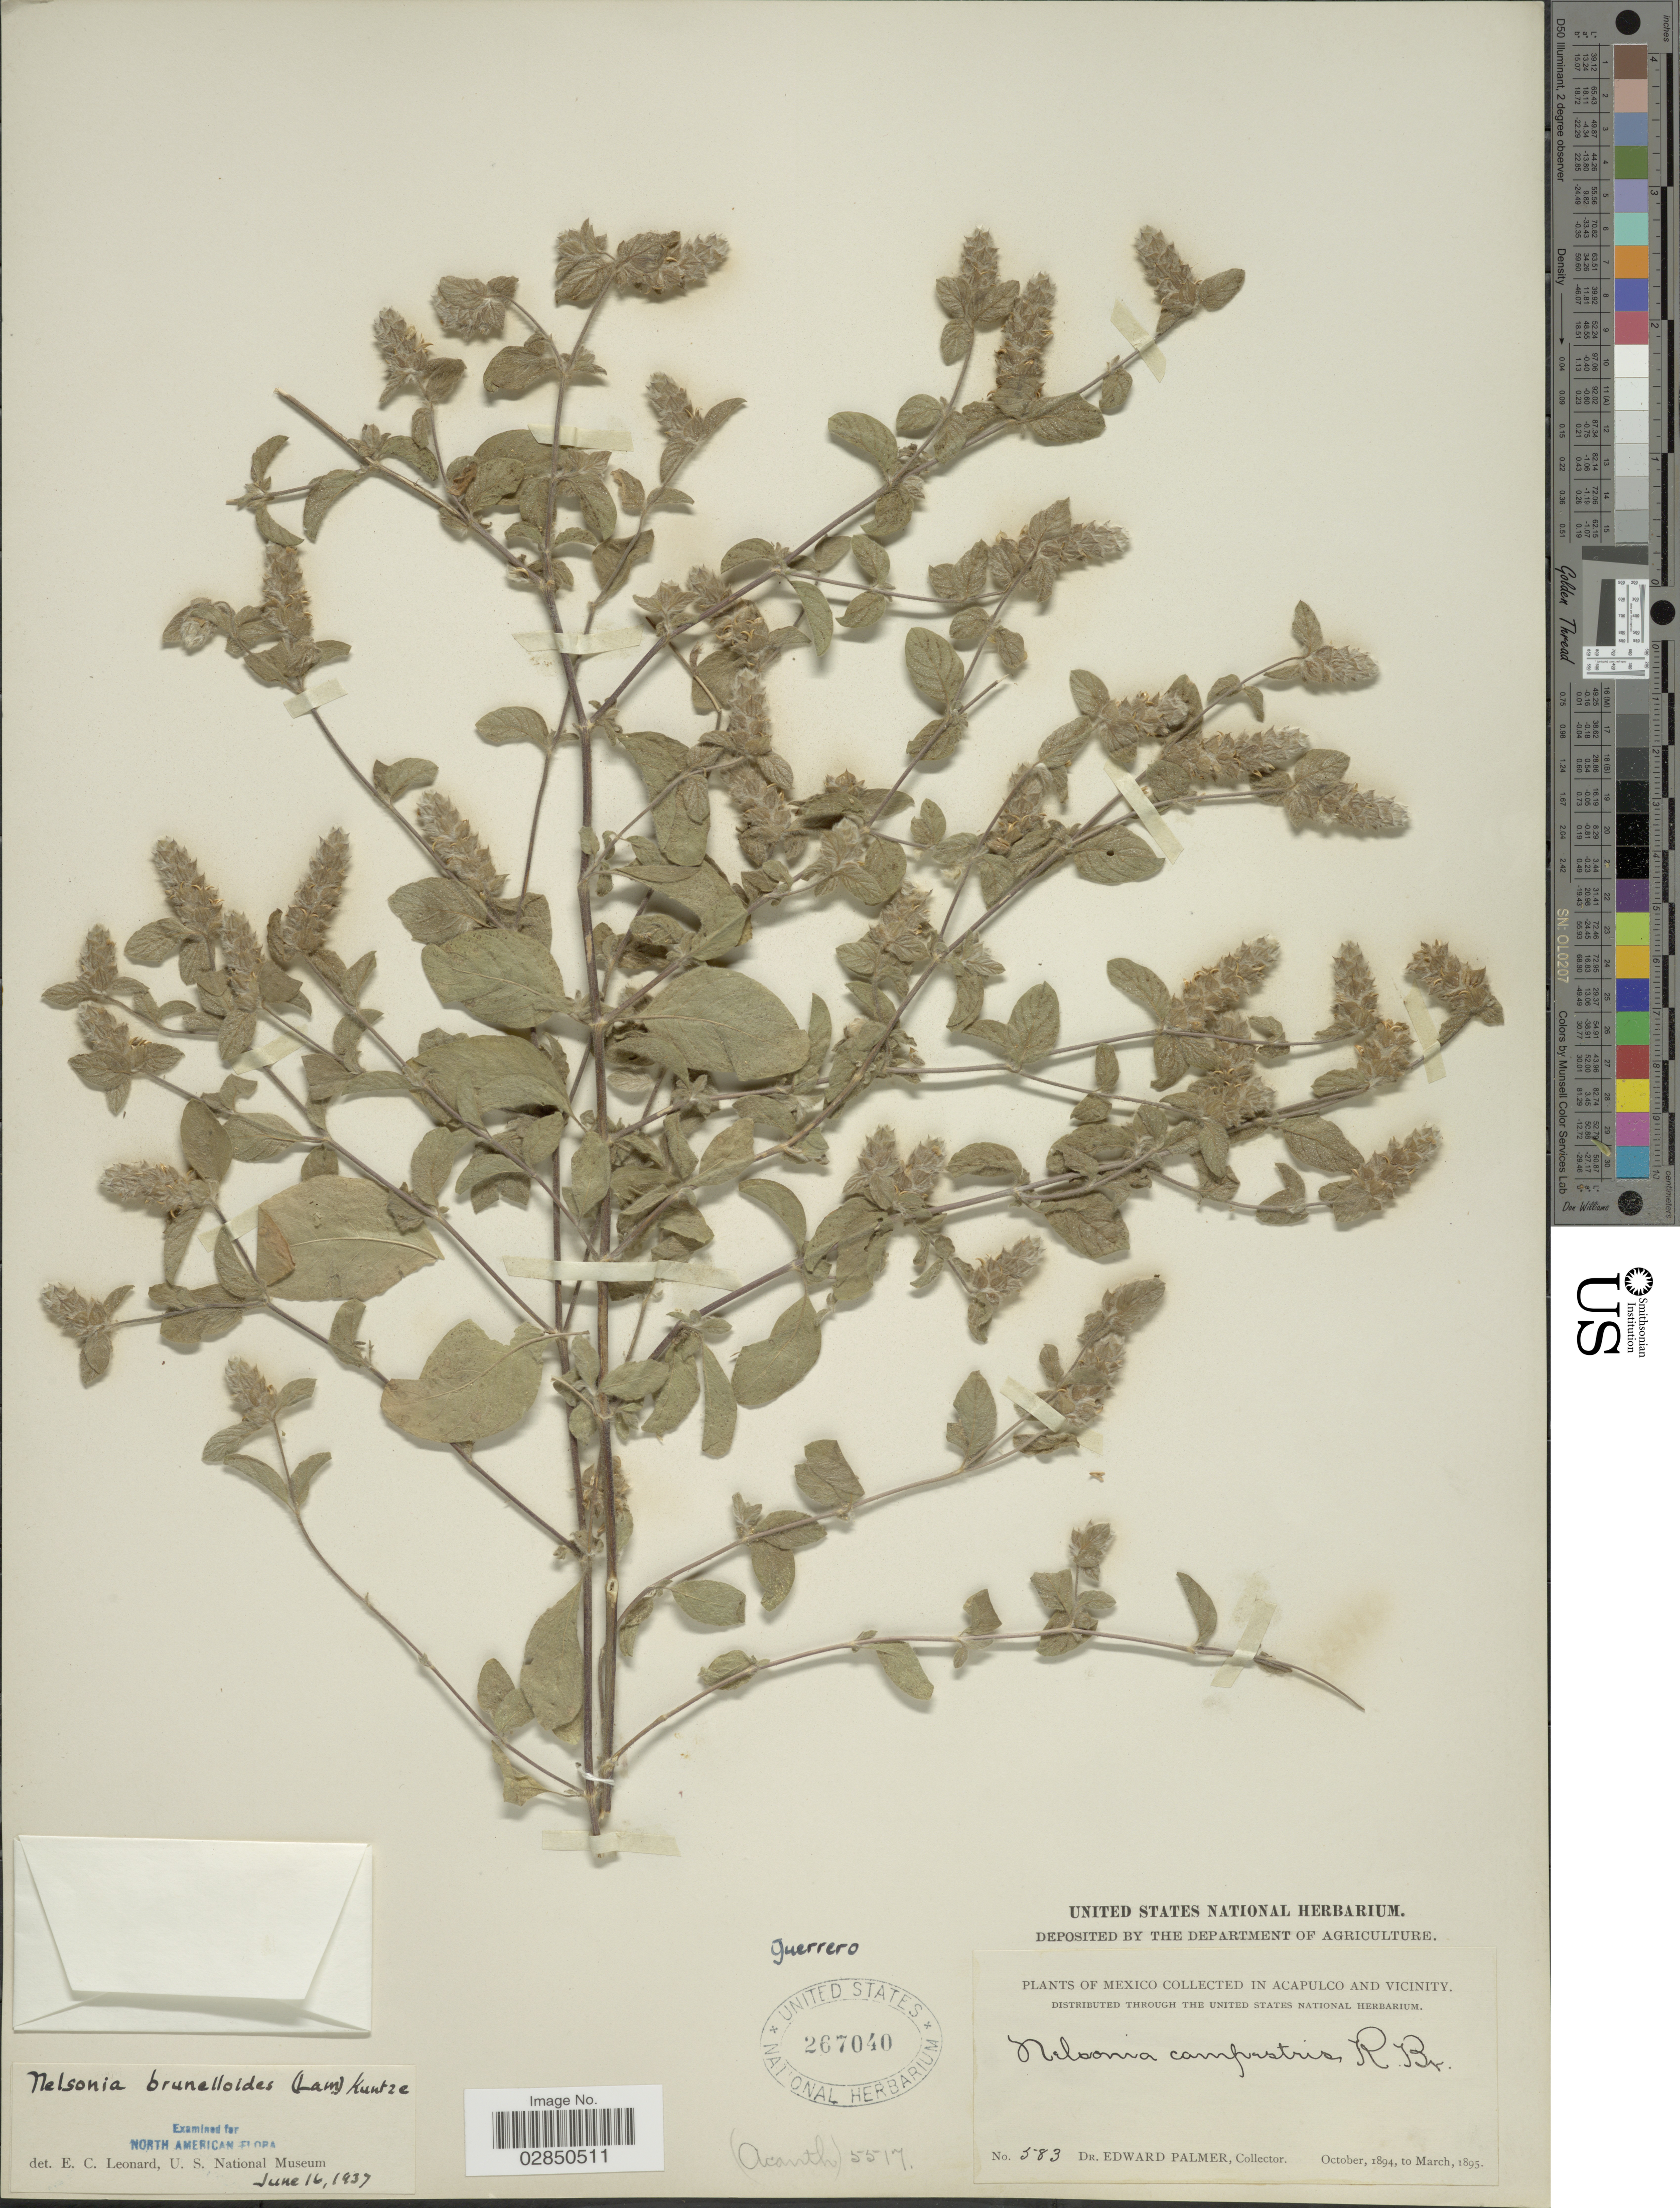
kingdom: Plantae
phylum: Tracheophyta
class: Magnoliopsida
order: Lamiales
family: Acanthaceae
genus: Nelsonia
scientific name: Nelsonia brunelloides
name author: (Lam.) Kuntze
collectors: E. Palmer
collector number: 583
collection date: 1894-10/1895-03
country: Mexico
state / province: Guerrero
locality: Acapulco and vicinity.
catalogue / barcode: US 267040